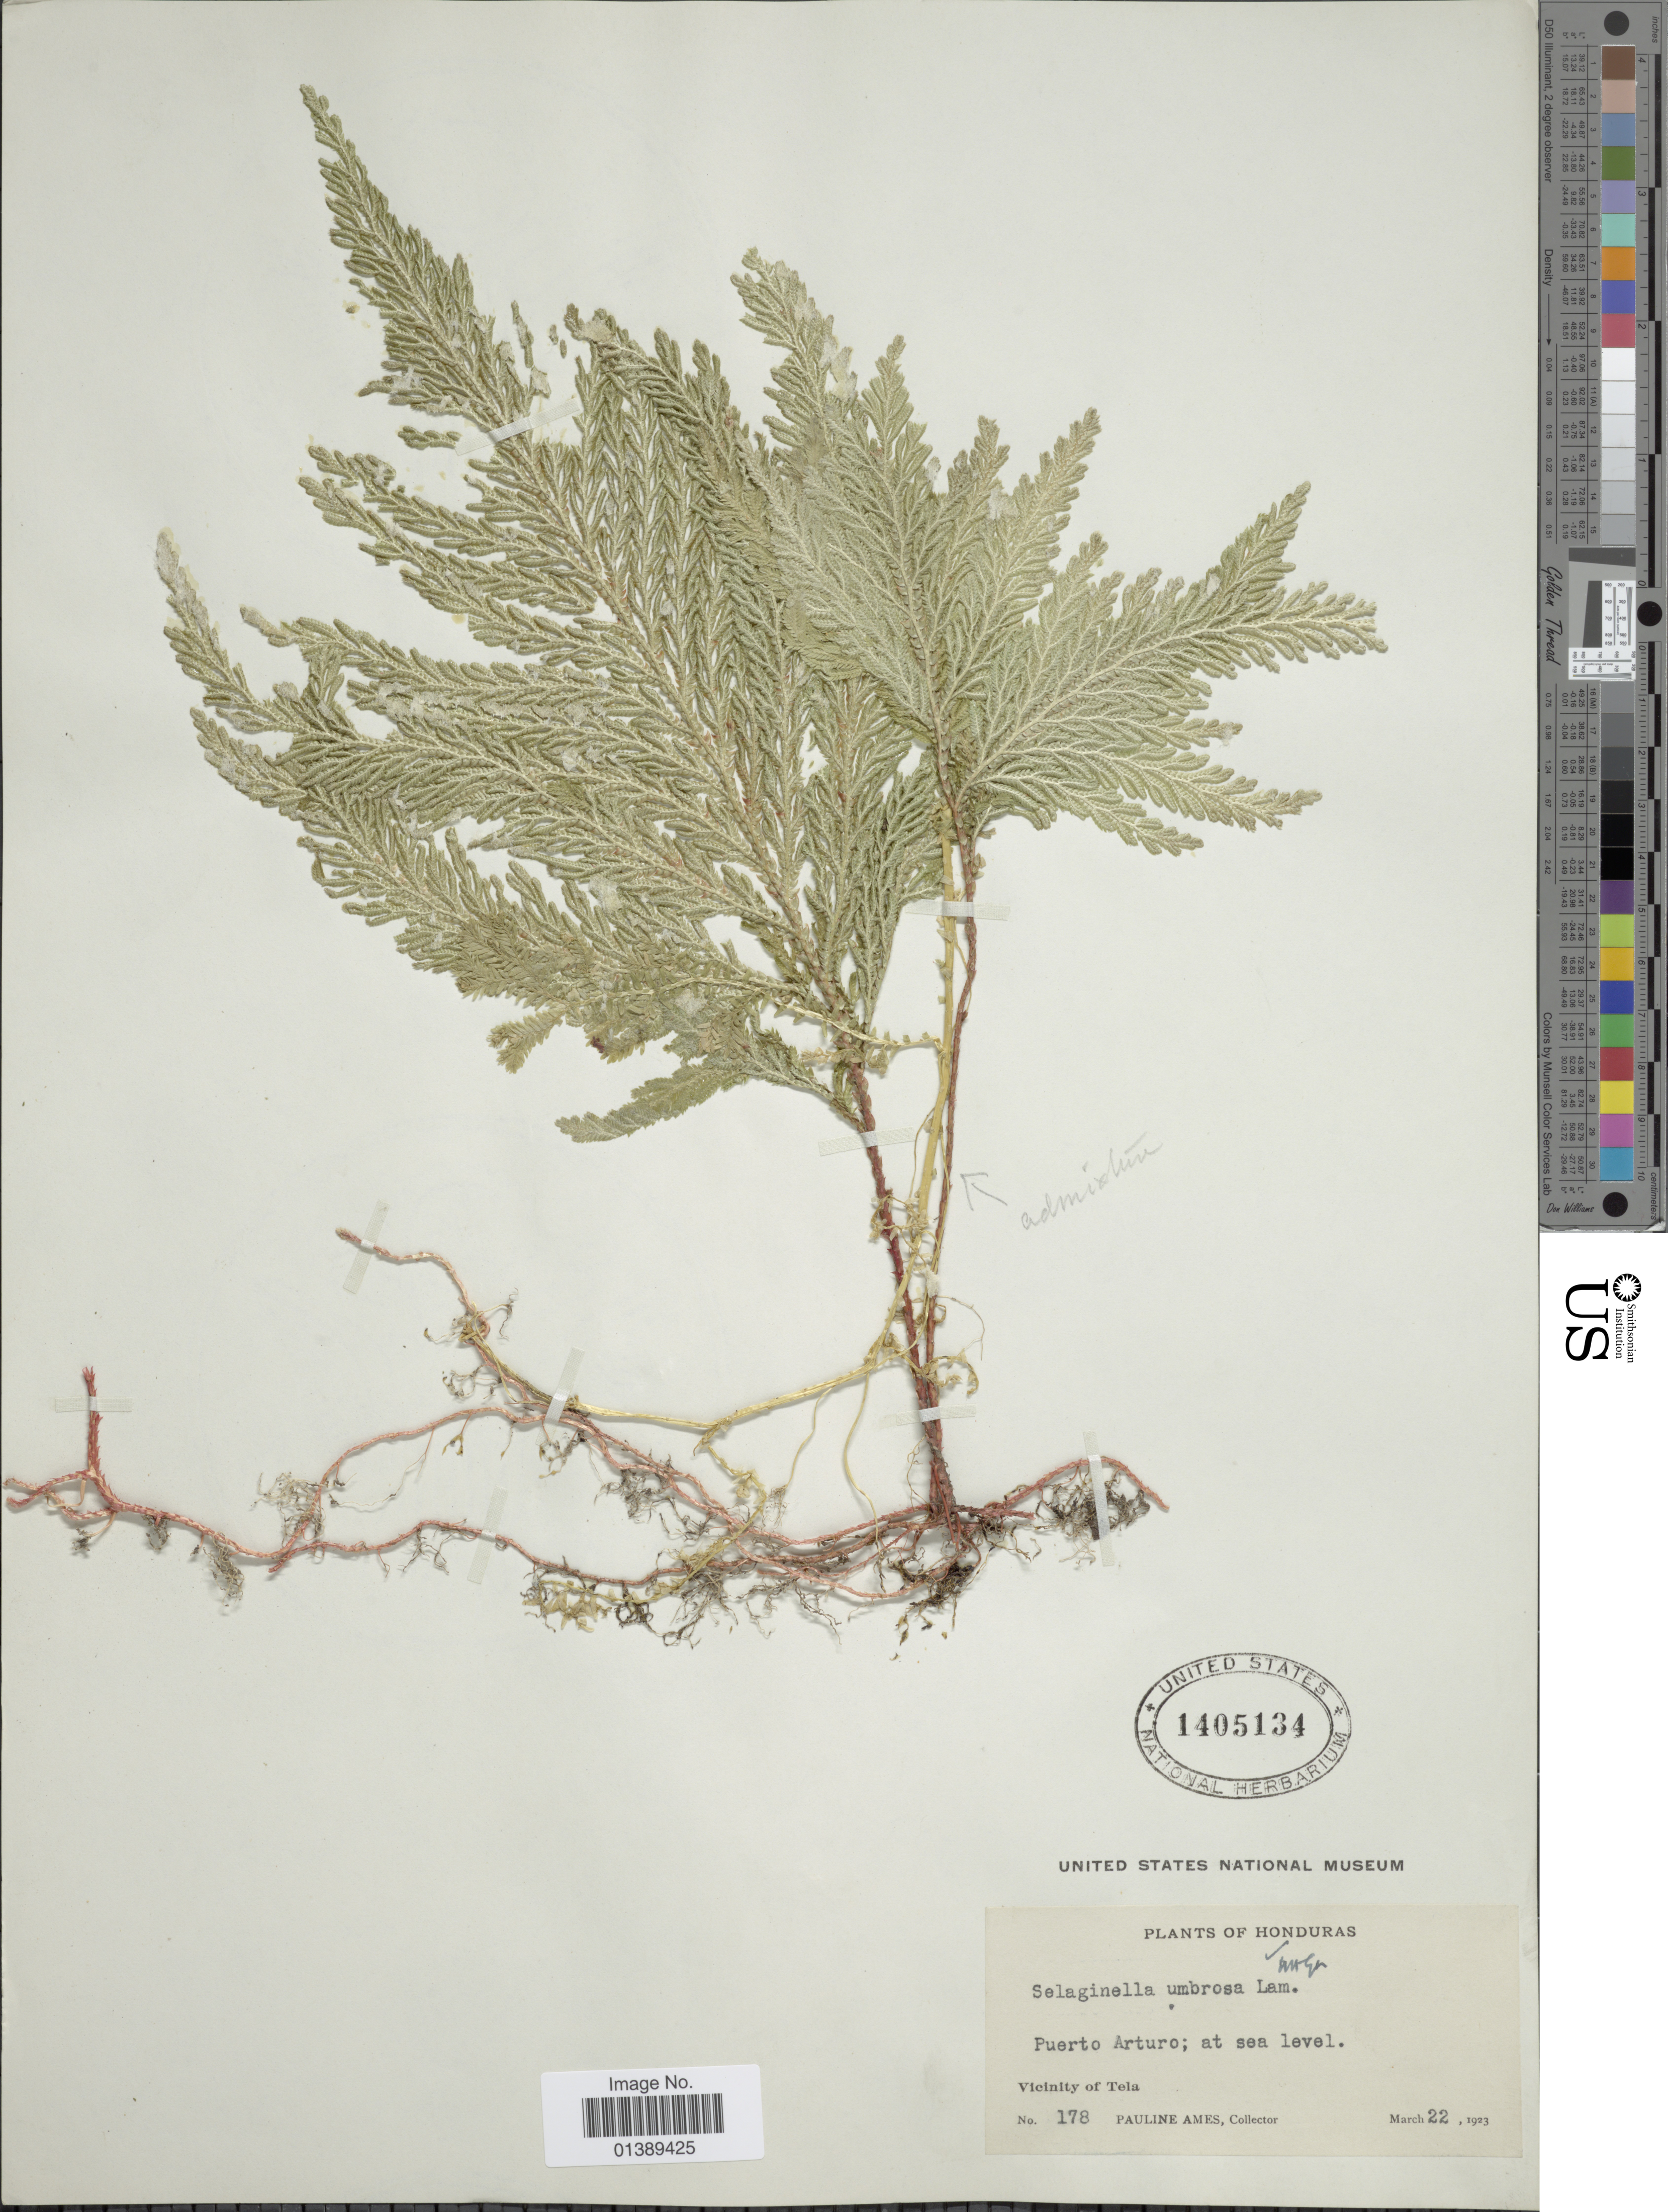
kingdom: Plantae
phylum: Tracheophyta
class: Lycopodiopsida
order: Selaginellales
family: Selaginellaceae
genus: Selaginella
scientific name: Selaginella umbrosa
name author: Lem. ex Hieron.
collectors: P. Ames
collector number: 178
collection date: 1923-03-22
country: Honduras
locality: Puerto Arturo, Vicinity of Tela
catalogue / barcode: US 1405134